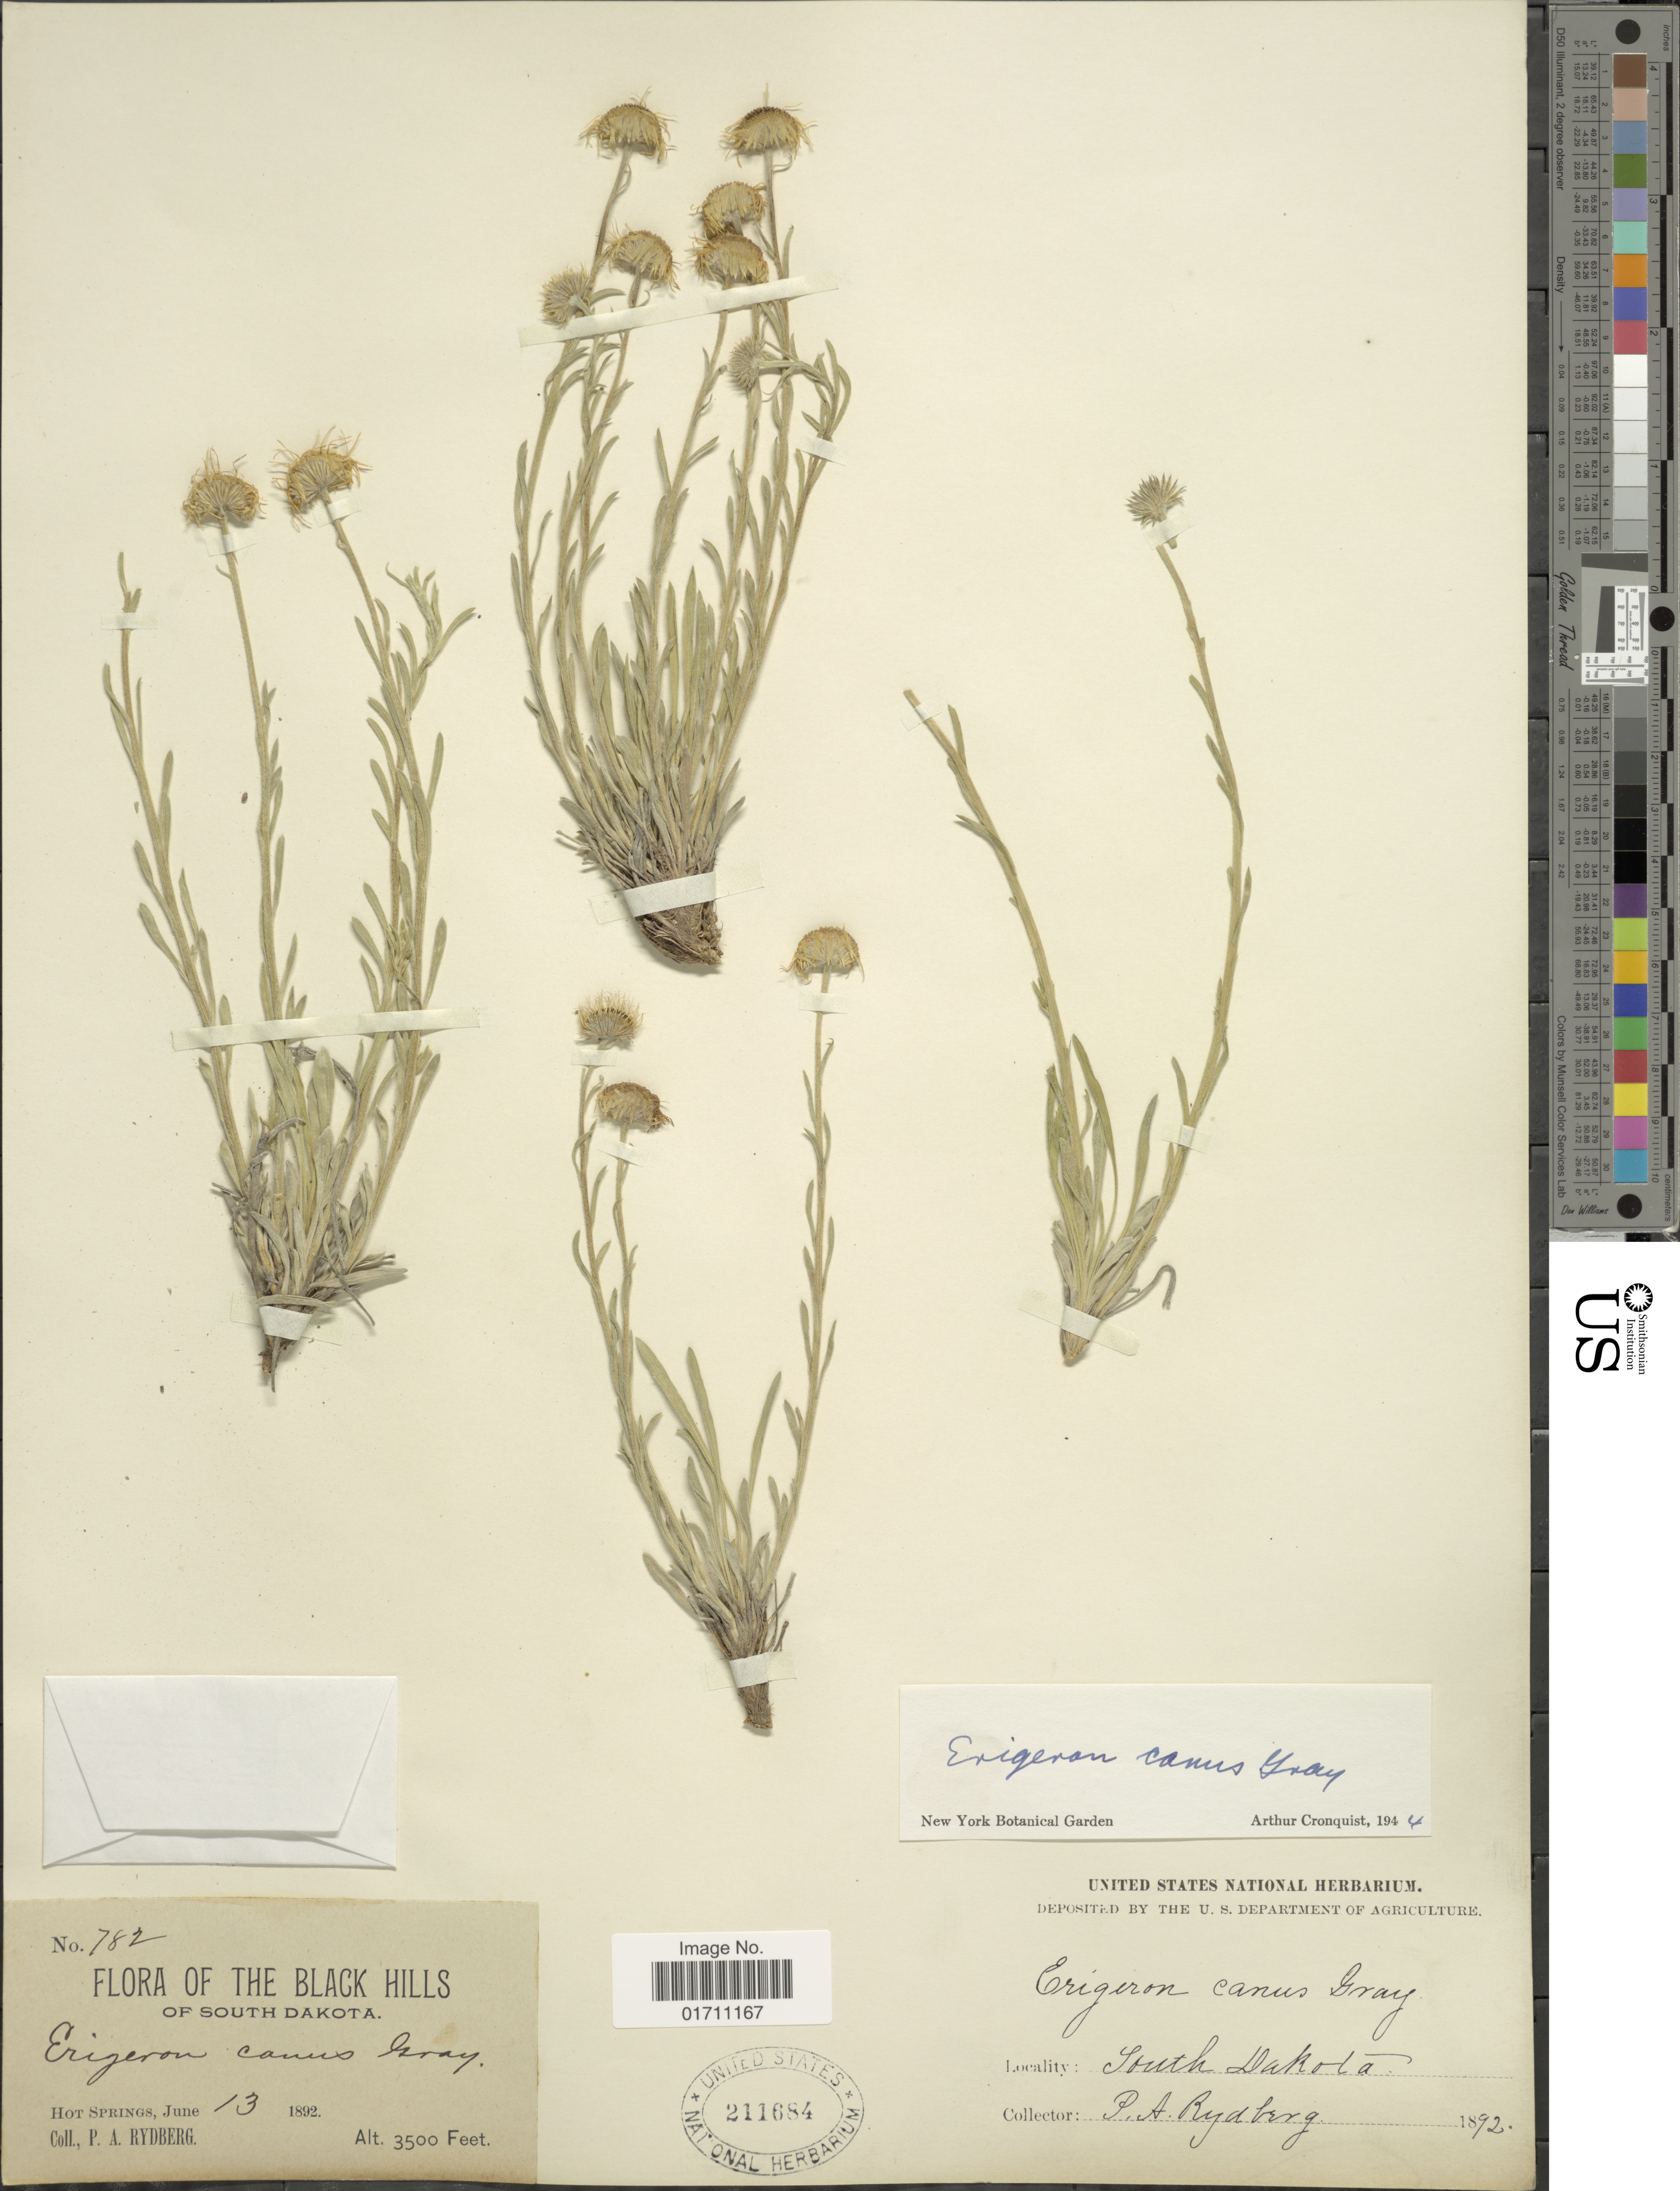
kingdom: Plantae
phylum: Tracheophyta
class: Magnoliopsida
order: Asterales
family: Asteraceae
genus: Erigeron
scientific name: Erigeron canus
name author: A. Gray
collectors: P. A. Rydberg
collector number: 782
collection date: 1892-06-13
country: United States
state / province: South Dakota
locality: The Black Hills of South Dakota, Hot Springs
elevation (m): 1067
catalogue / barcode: US 211684